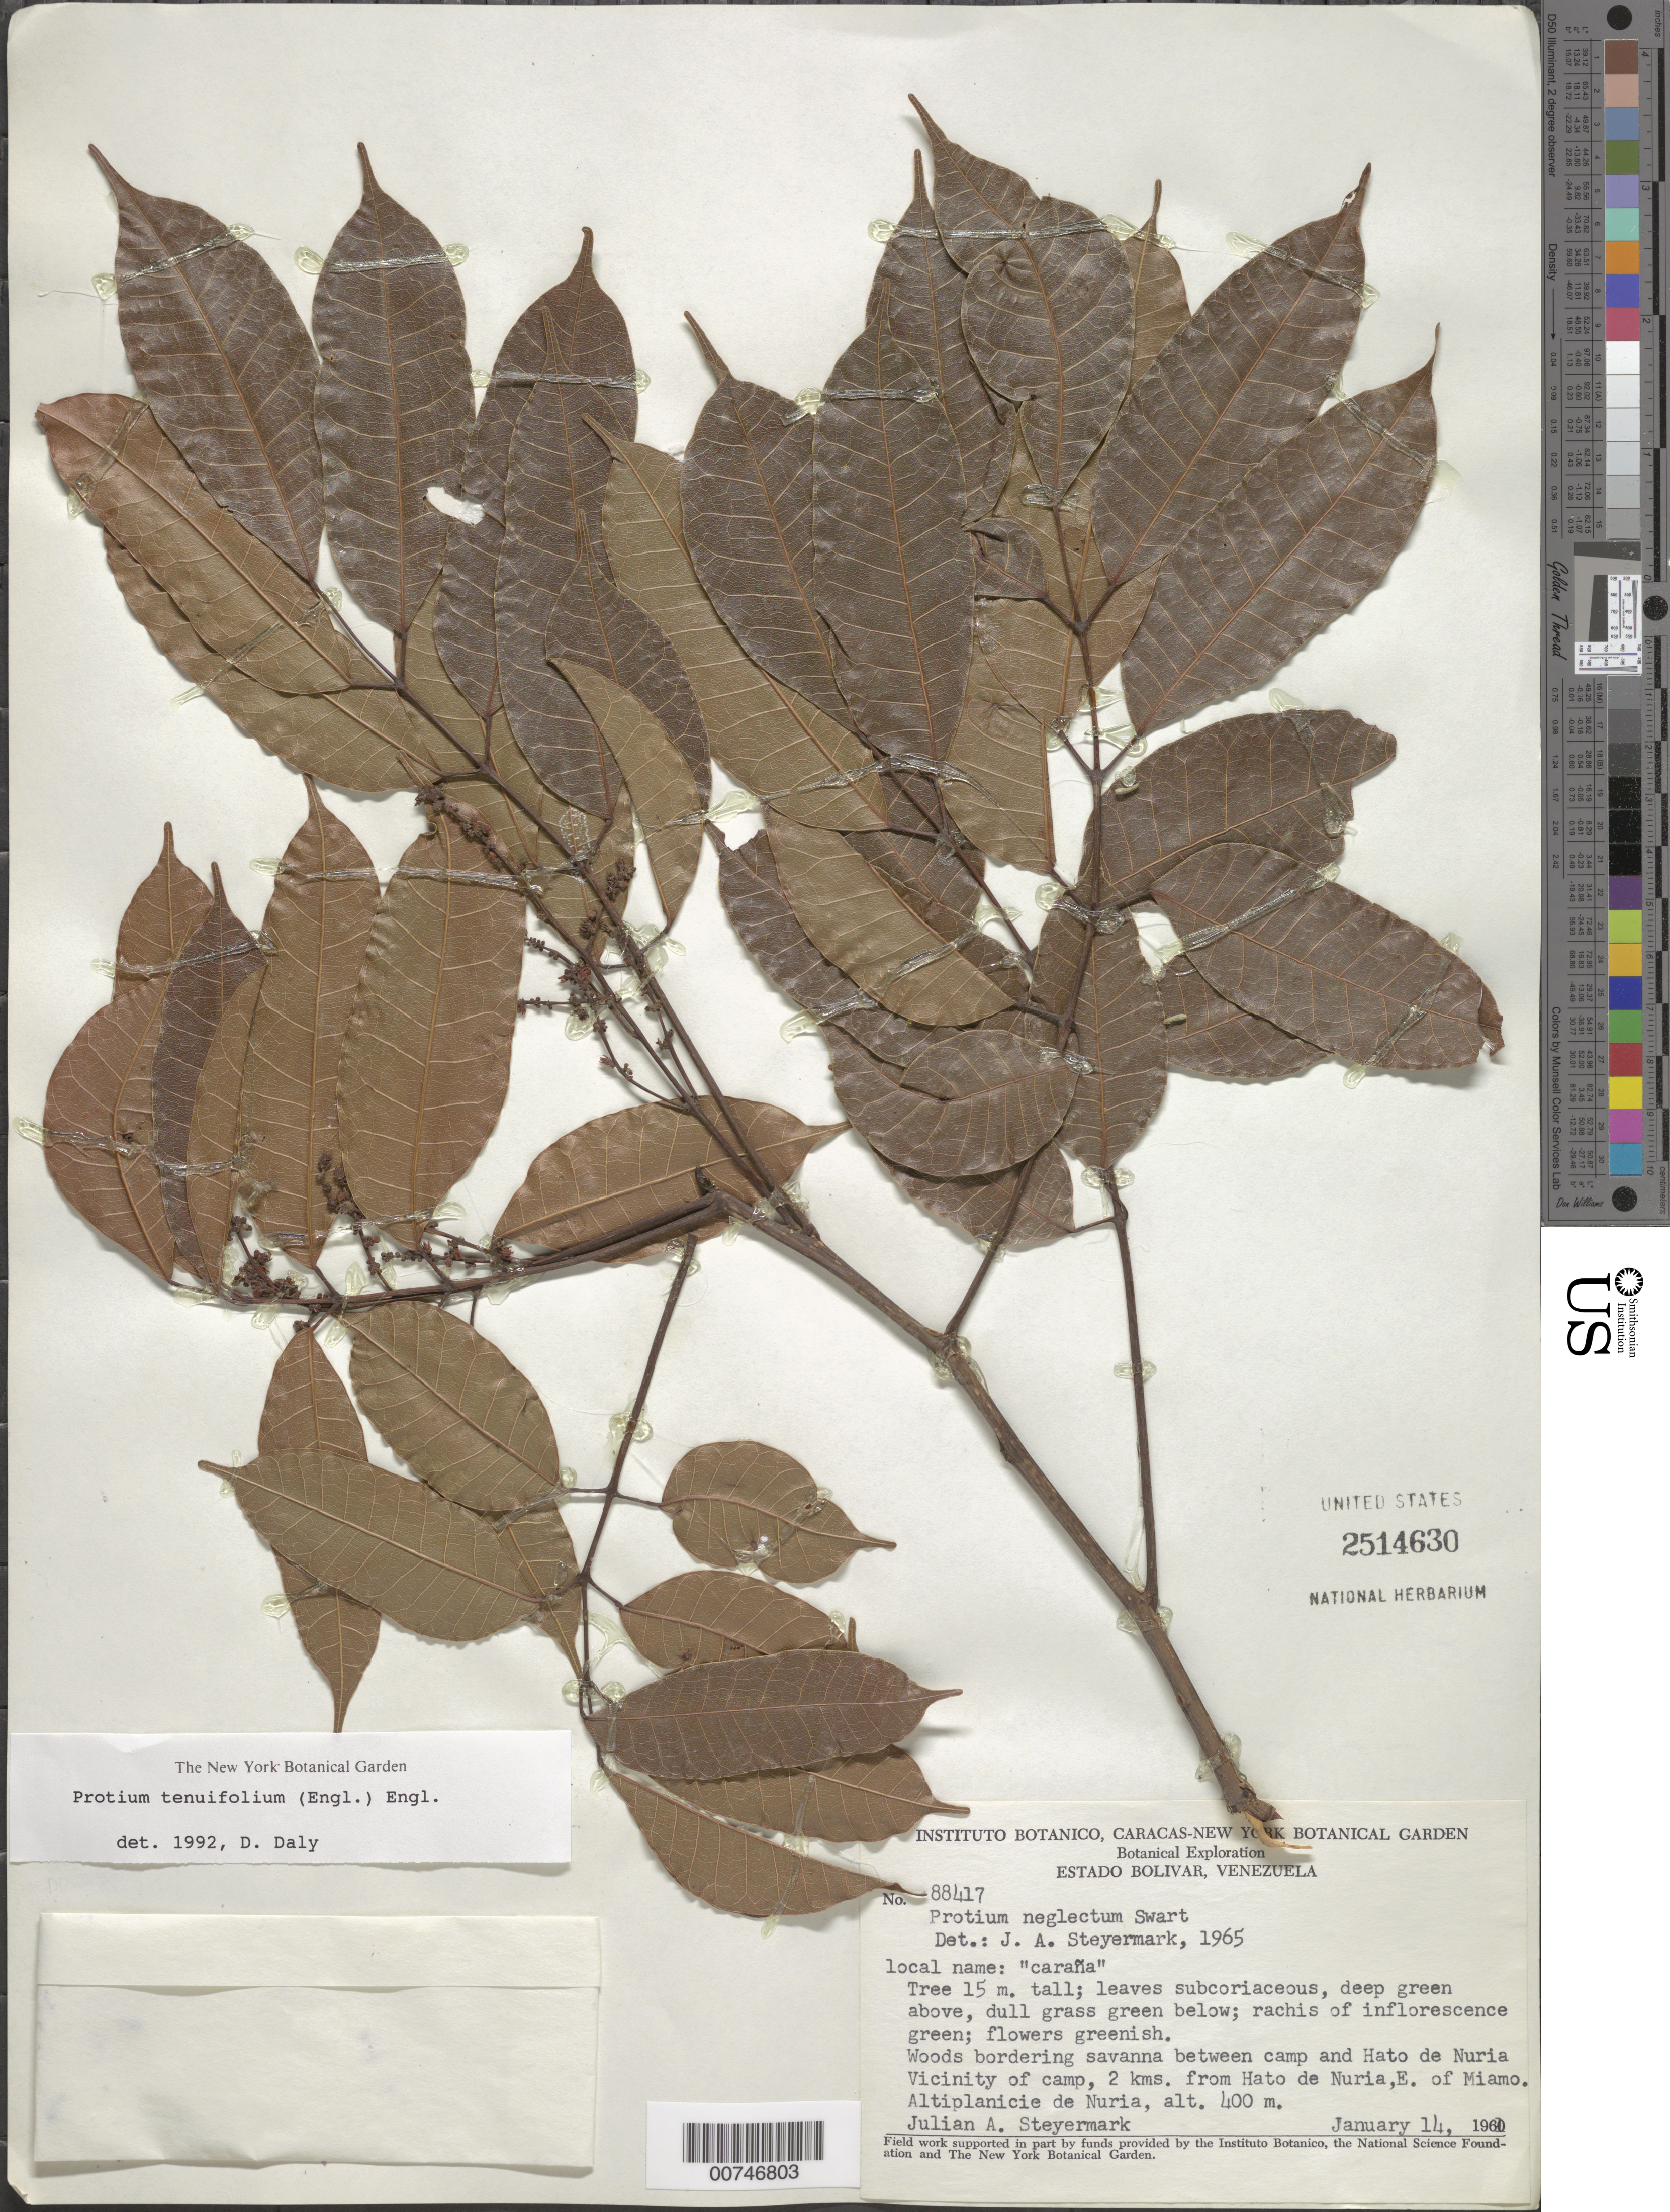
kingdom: Plantae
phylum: Tracheophyta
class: Magnoliopsida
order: Sapindales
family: Burseraceae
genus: Protium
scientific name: Protium tenuifolium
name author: (Engl.) Engl.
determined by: Daly, D. C.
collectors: J. Steyermark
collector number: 88417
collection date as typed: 14-Jan-61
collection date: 1961-01-14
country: Venezuela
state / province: Bolívar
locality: Hato de Nuria, 5 km from; E. of Miamo, Altiplanicie de Nuria, vic of camp and 2 km from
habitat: Woods bordering savanna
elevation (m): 400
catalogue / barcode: US 2514630